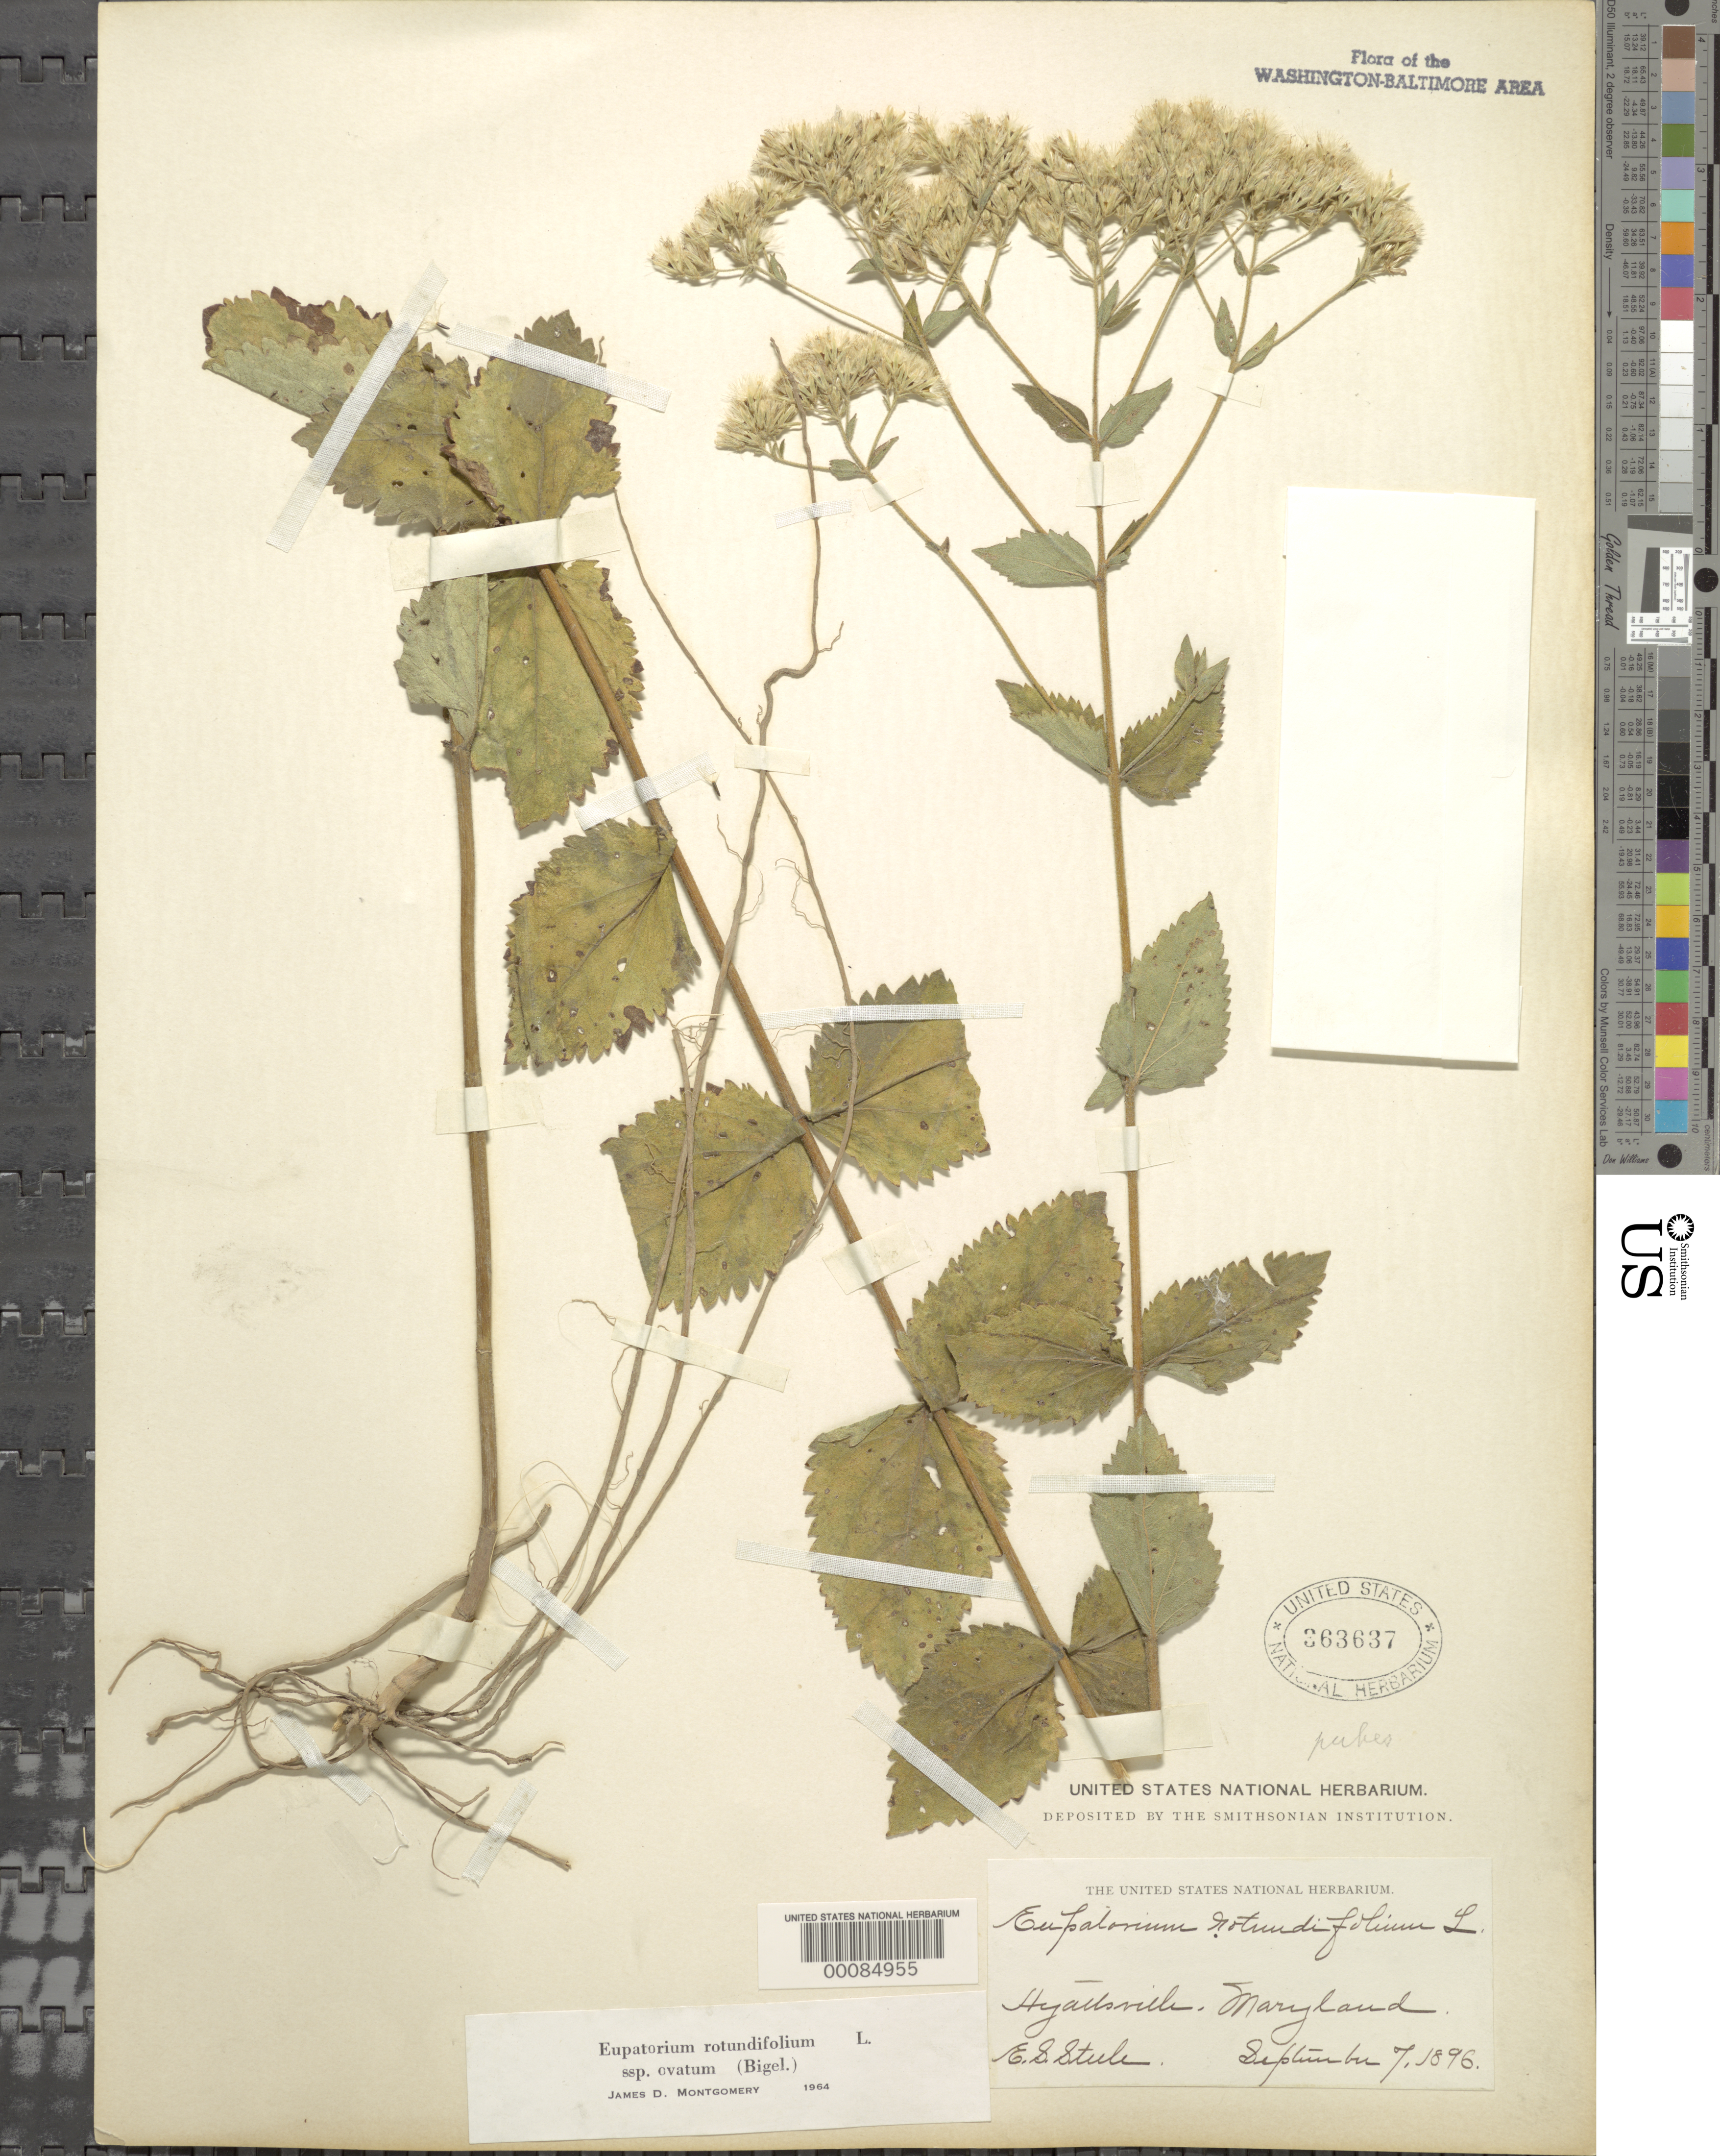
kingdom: Plantae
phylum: Tracheophyta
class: Magnoliopsida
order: Asterales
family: Asteraceae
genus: Eupatorium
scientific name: Eupatorium rotundifolium var. ovatum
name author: (Bigelow) J.D. Montgom. & Fairbrothers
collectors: E. Steele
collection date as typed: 07 Sep 1896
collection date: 1896-09-07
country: United States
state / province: Maryland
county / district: Prince George's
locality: Hyattsville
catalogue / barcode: US 363637